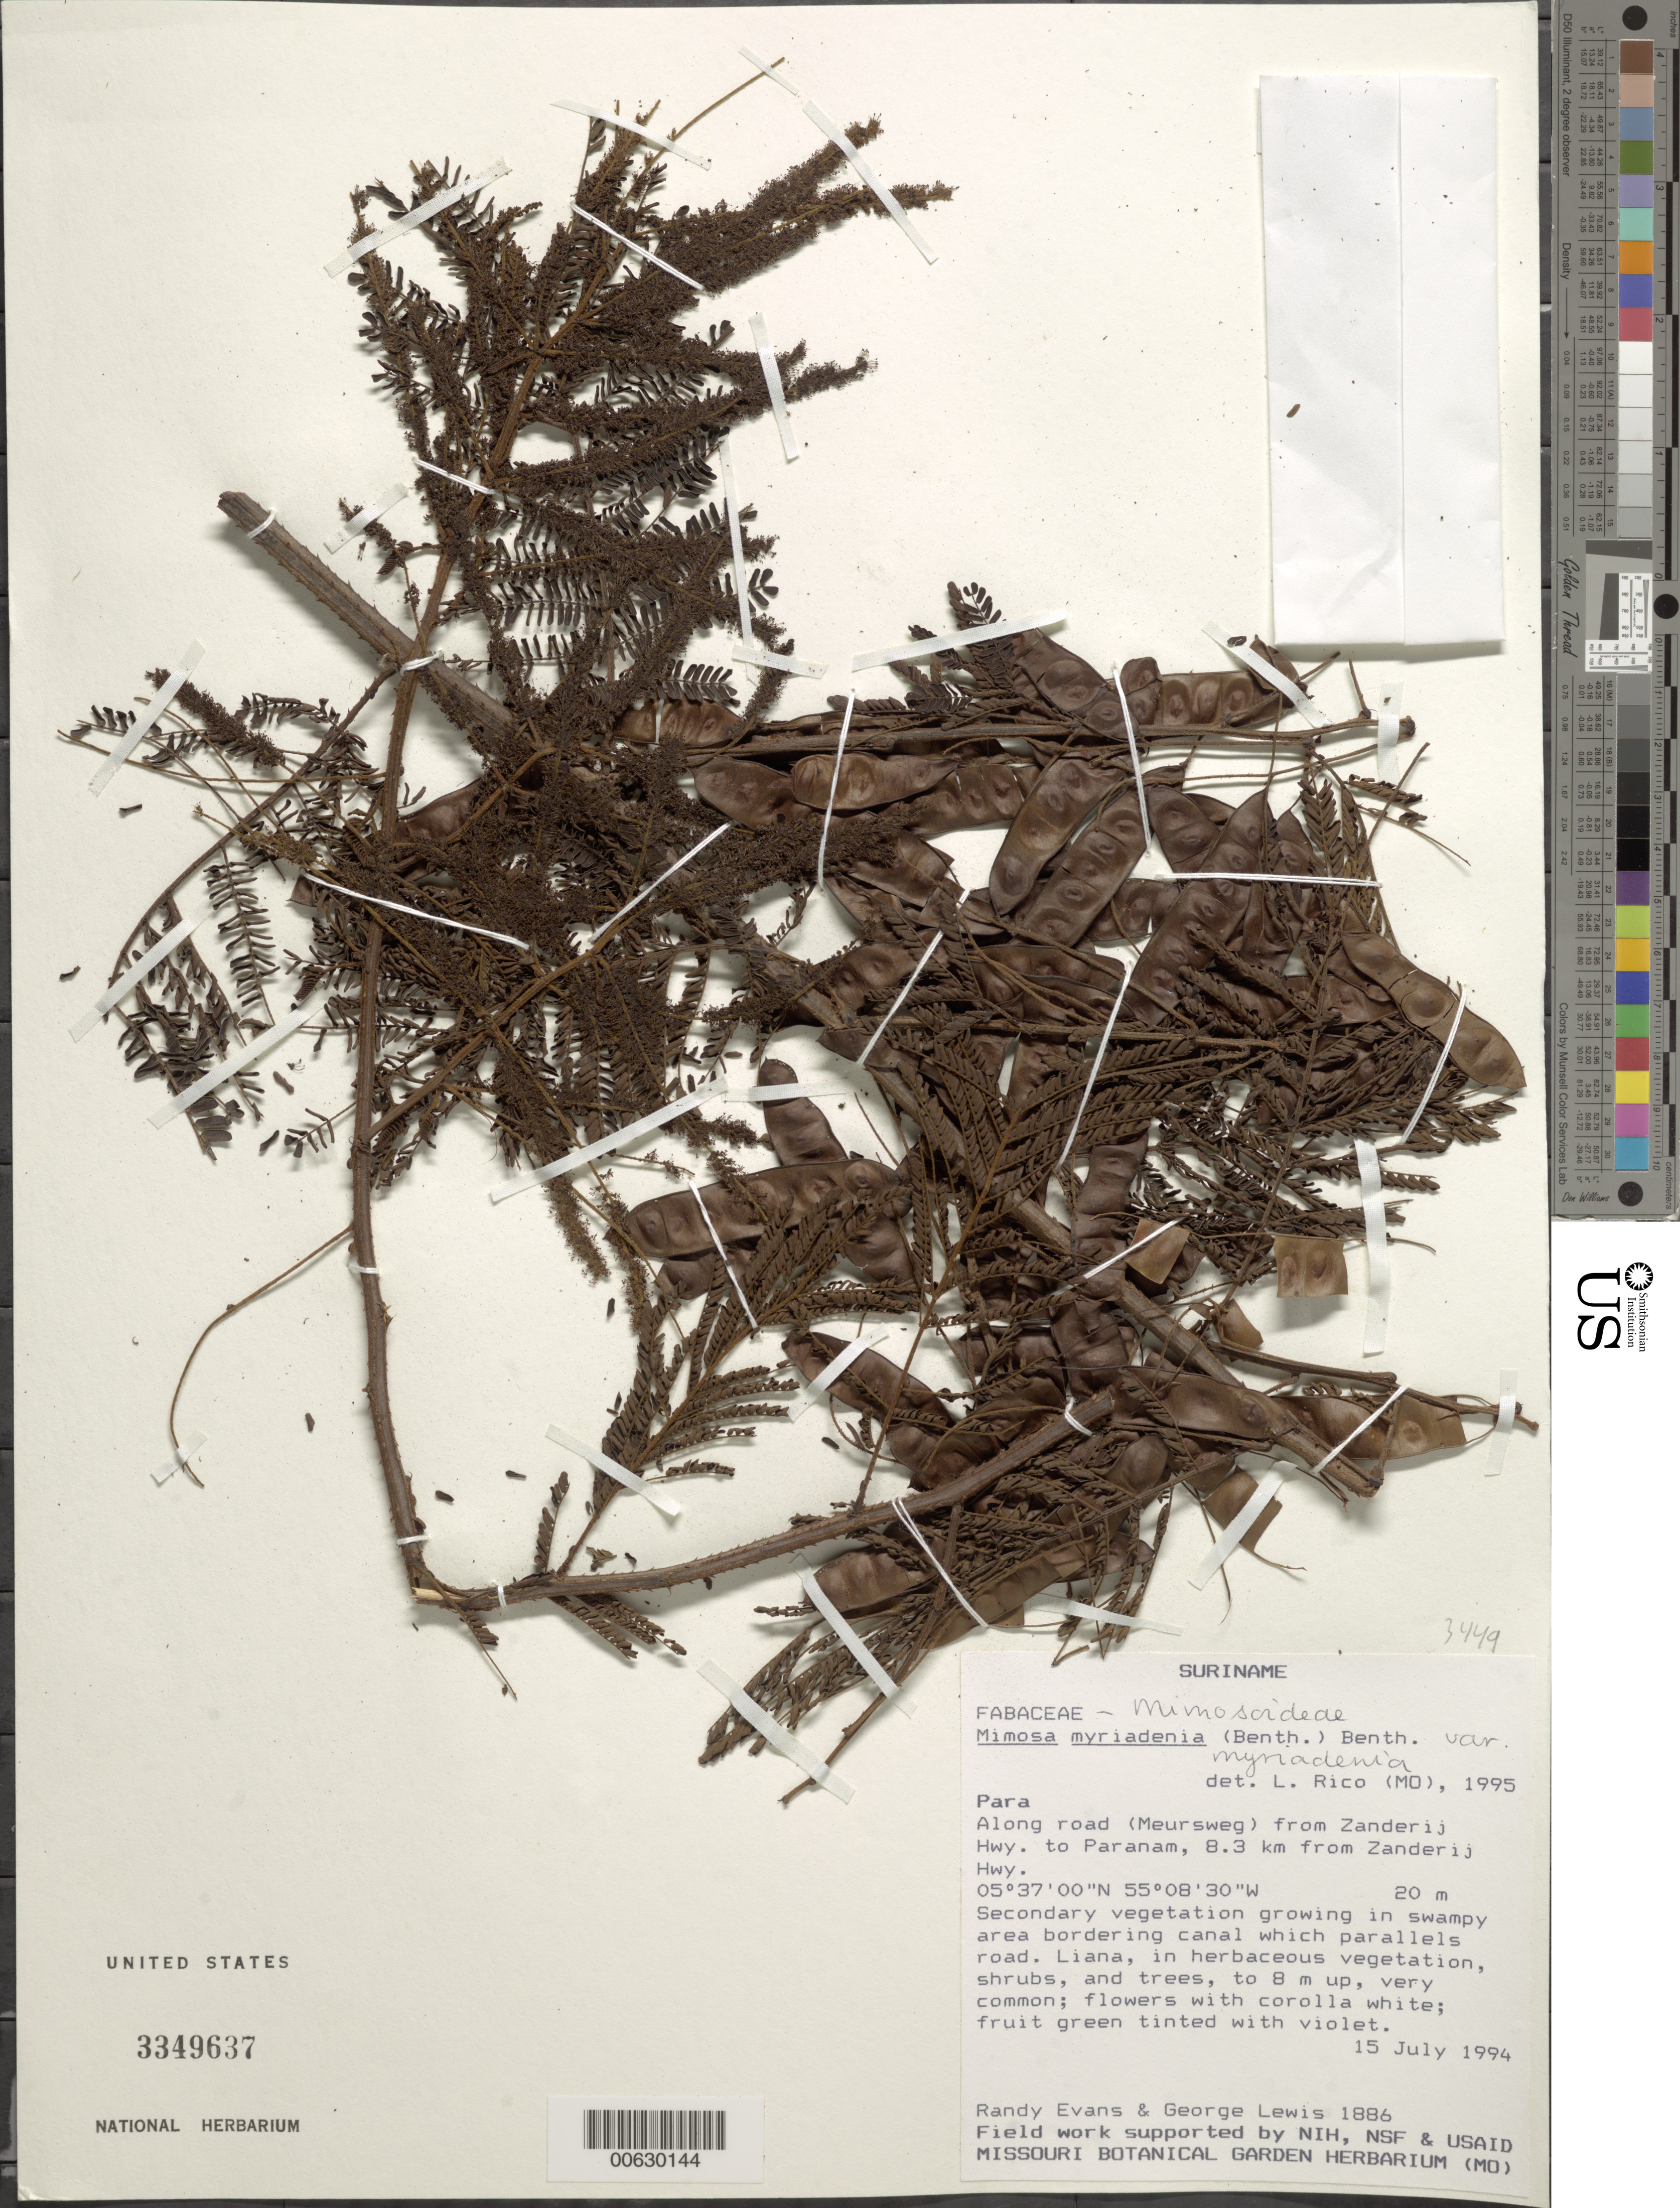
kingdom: Plantae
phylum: Tracheophyta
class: Magnoliopsida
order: Fabales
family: Fabaceae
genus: Mimosa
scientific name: Mimosa myriadenia var. myriadenia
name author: (Benth.) Benth.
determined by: Liesner, R. L.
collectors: R. Evans & G. Lewis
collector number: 1886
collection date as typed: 15-Jul-94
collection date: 1994-07-15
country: Suriname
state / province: Para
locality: Zanderij, hwy to Paranam, 8.3 km from Zanderij Hwy.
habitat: Secondary white sand forest, roadside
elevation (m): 20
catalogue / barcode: US 3349637